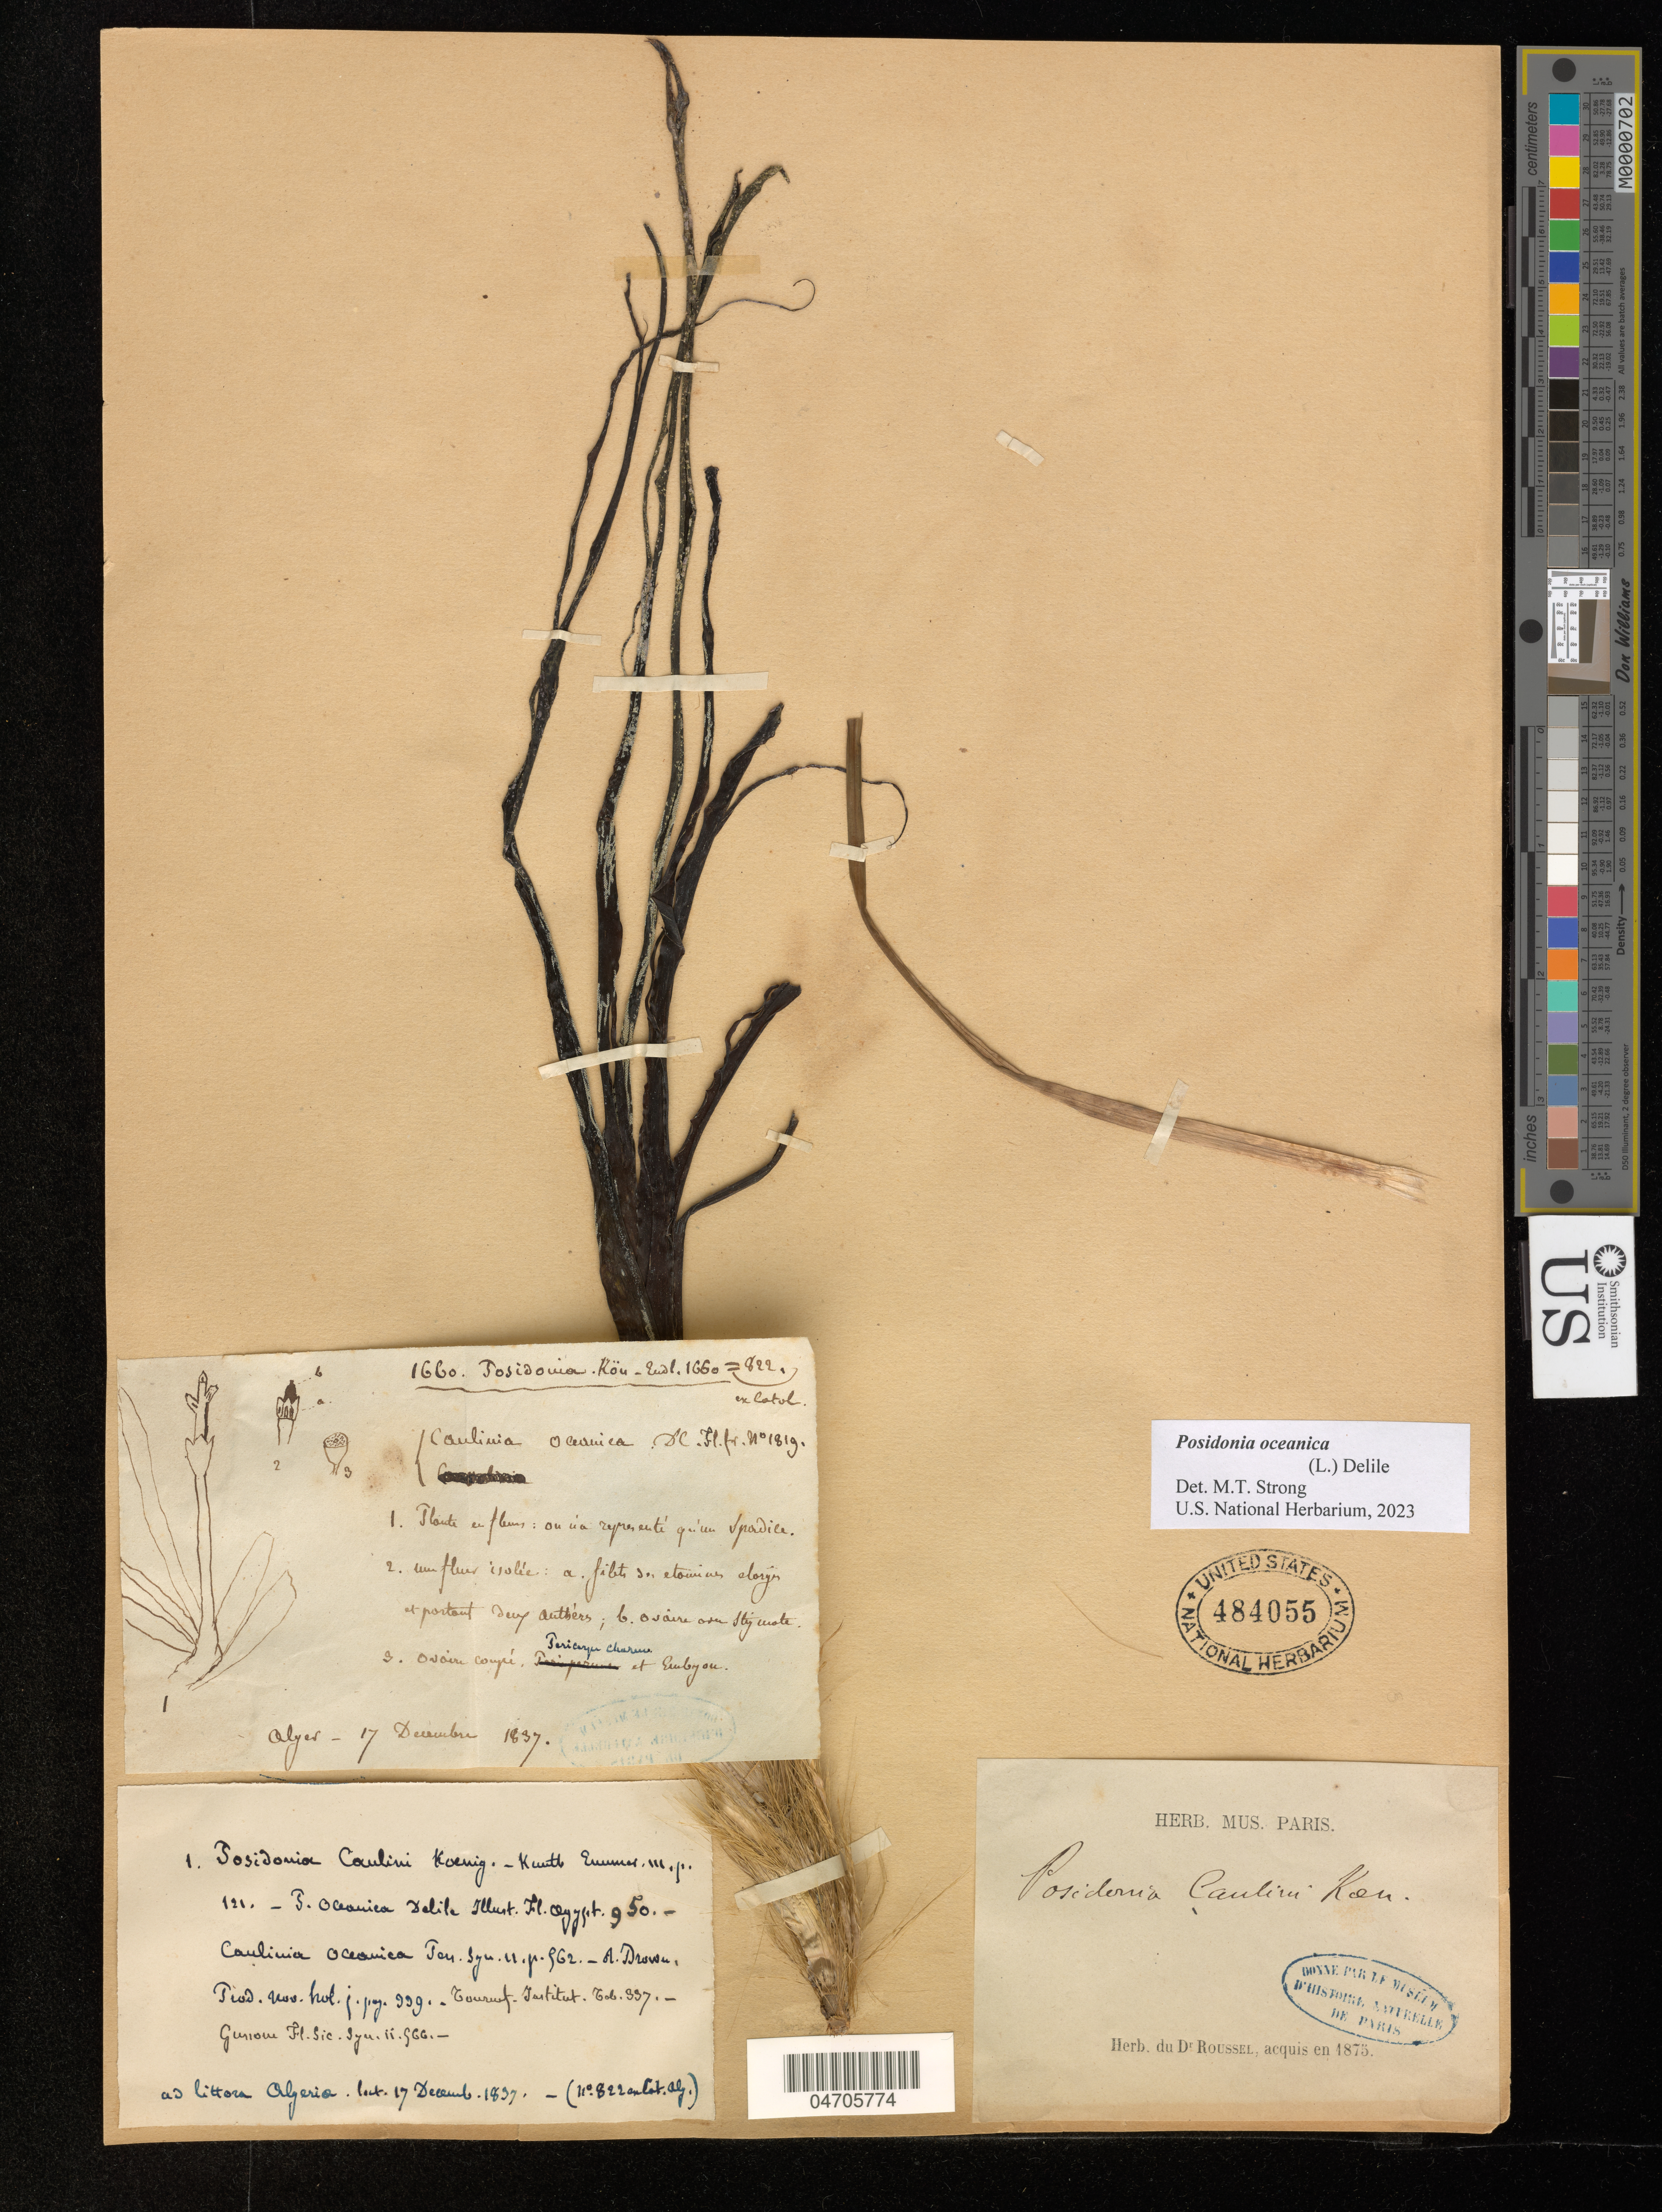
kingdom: Plantae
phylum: Tracheophyta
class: Liliopsida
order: Alismatales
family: Posidoniaceae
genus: Posidonia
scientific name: Posidonia oceanica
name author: (L.) Delile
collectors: ex herb. Roussel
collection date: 1873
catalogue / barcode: US 484055